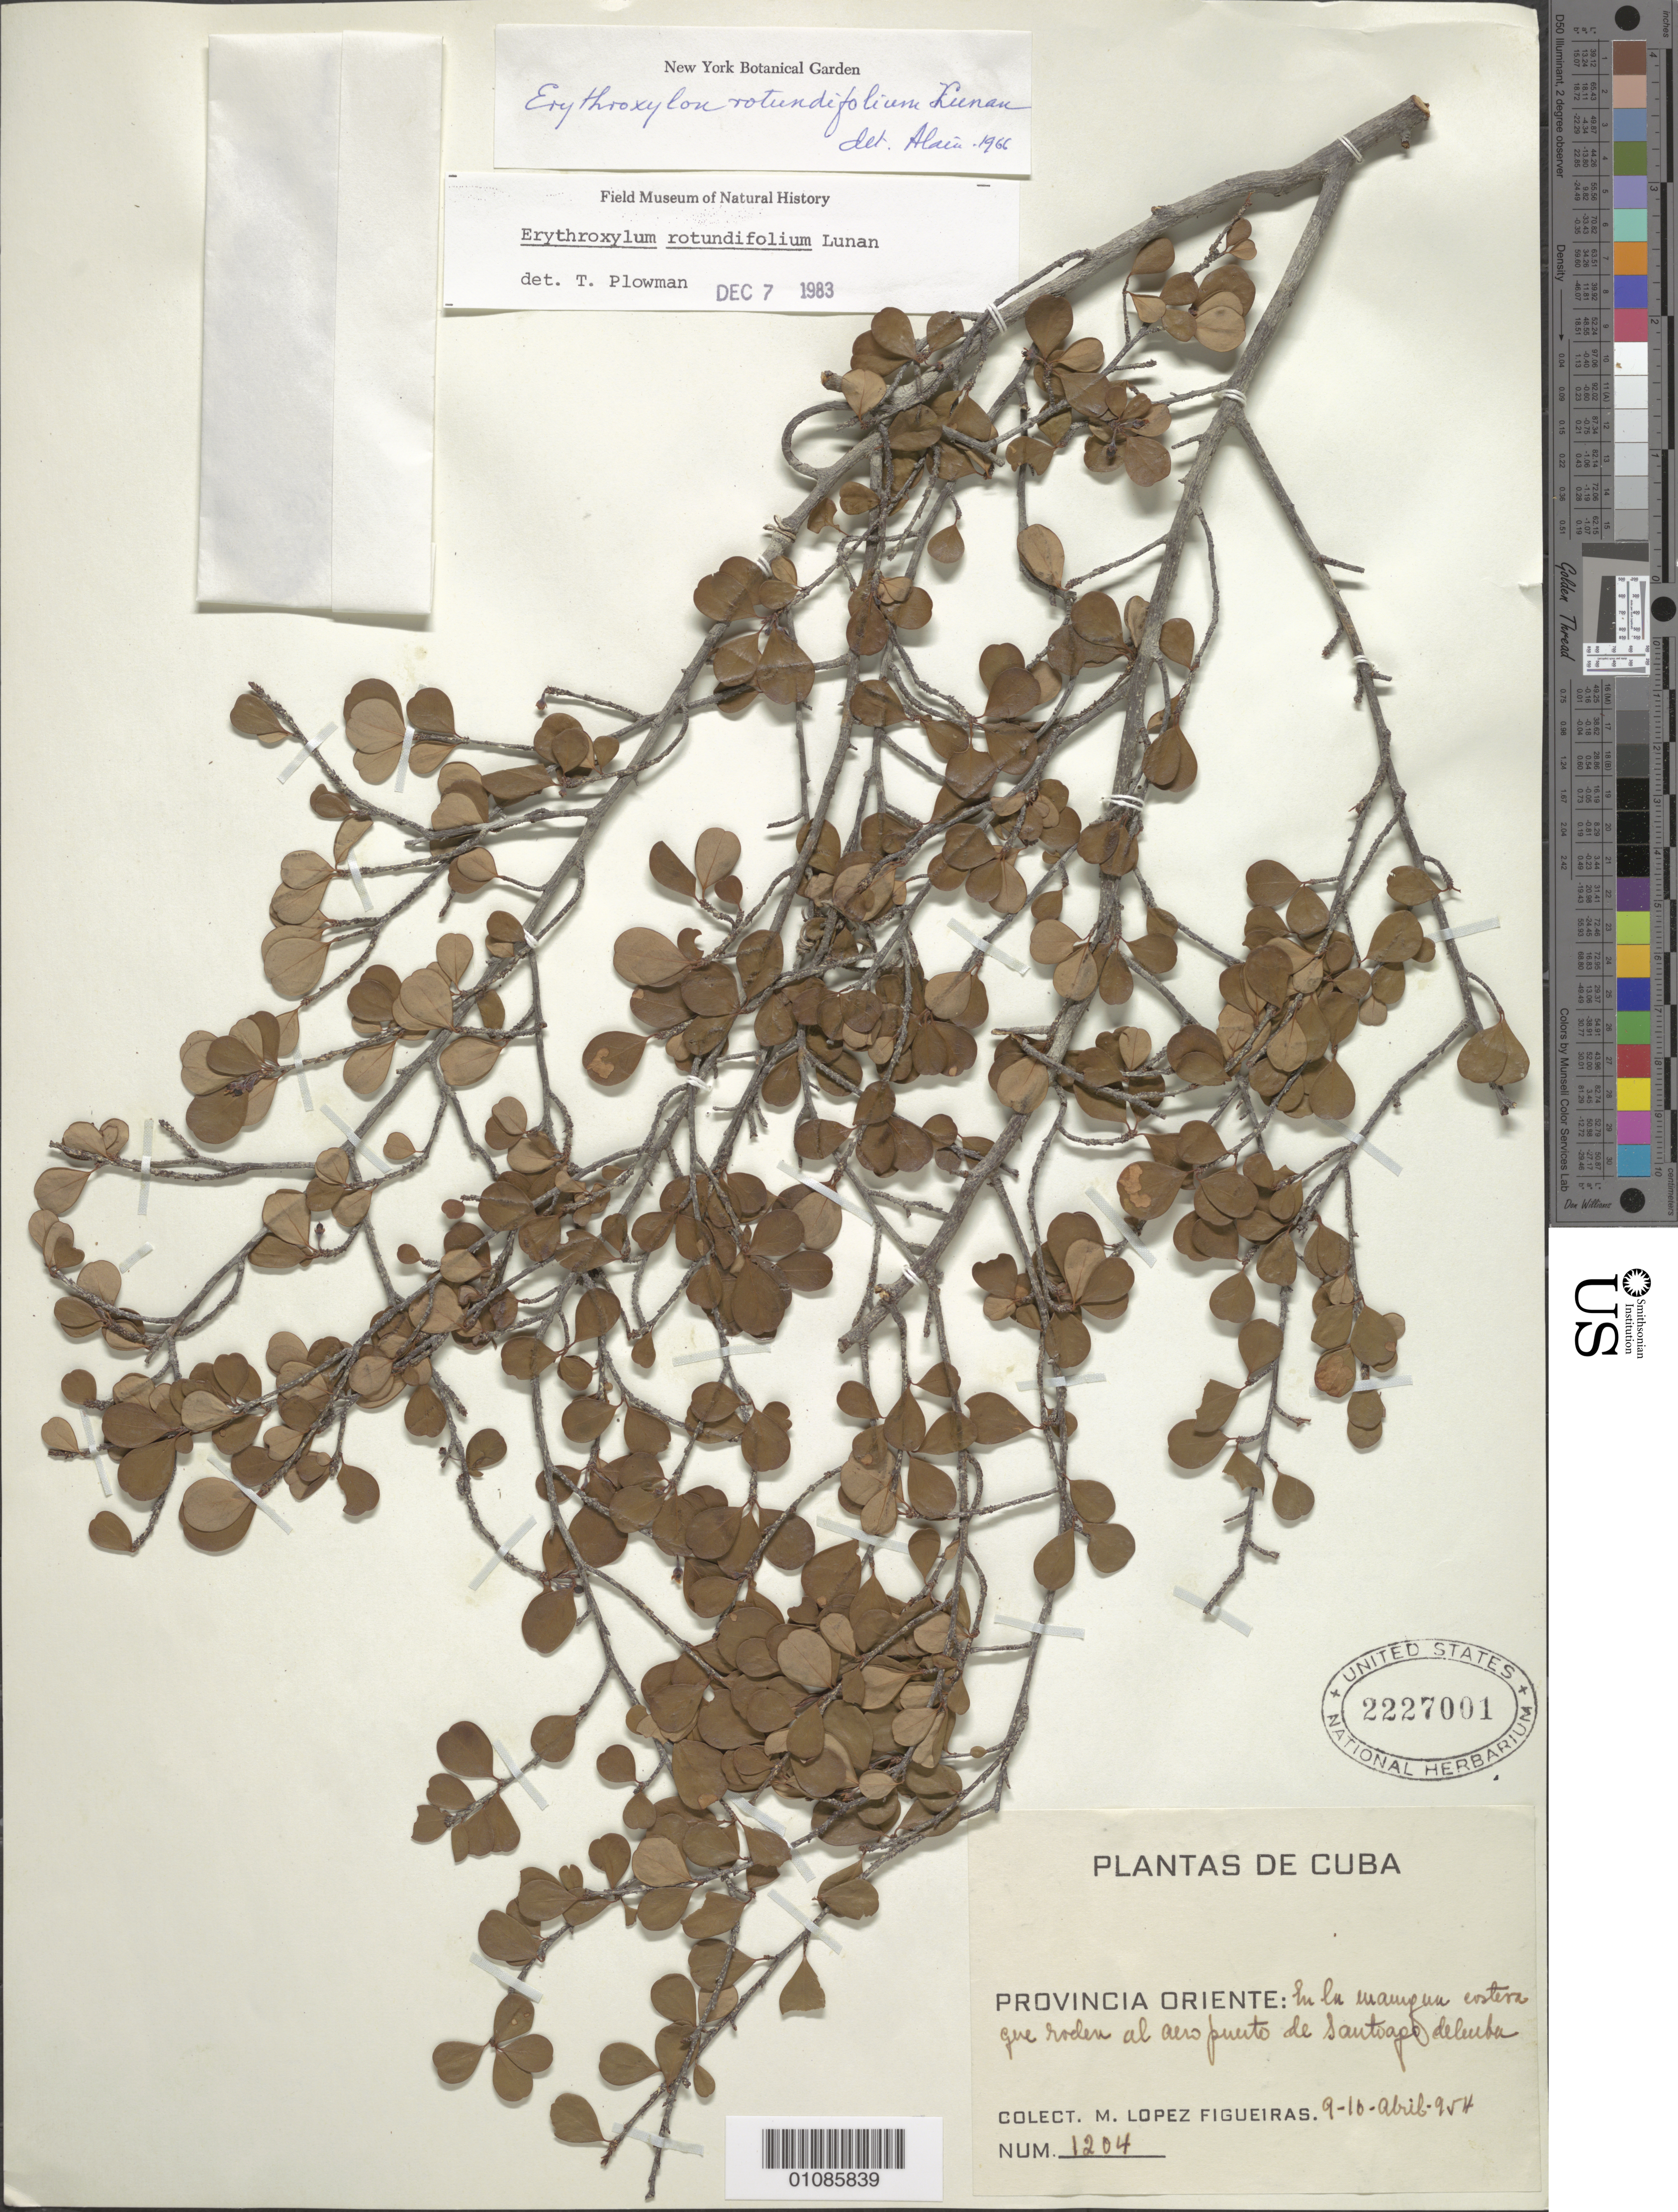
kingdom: Plantae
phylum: Tracheophyta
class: Magnoliopsida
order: Malpighiales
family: Erythroxylaceae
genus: Erythroxylum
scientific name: Erythroxylum rotundifolium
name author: Lunan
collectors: M. López Figueiras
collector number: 1204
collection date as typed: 09 Apr 1954 to 16 Apr 1954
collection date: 1954-04-09/1954-04-16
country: Cuba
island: Cuba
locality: Oriente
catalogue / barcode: US 2227001